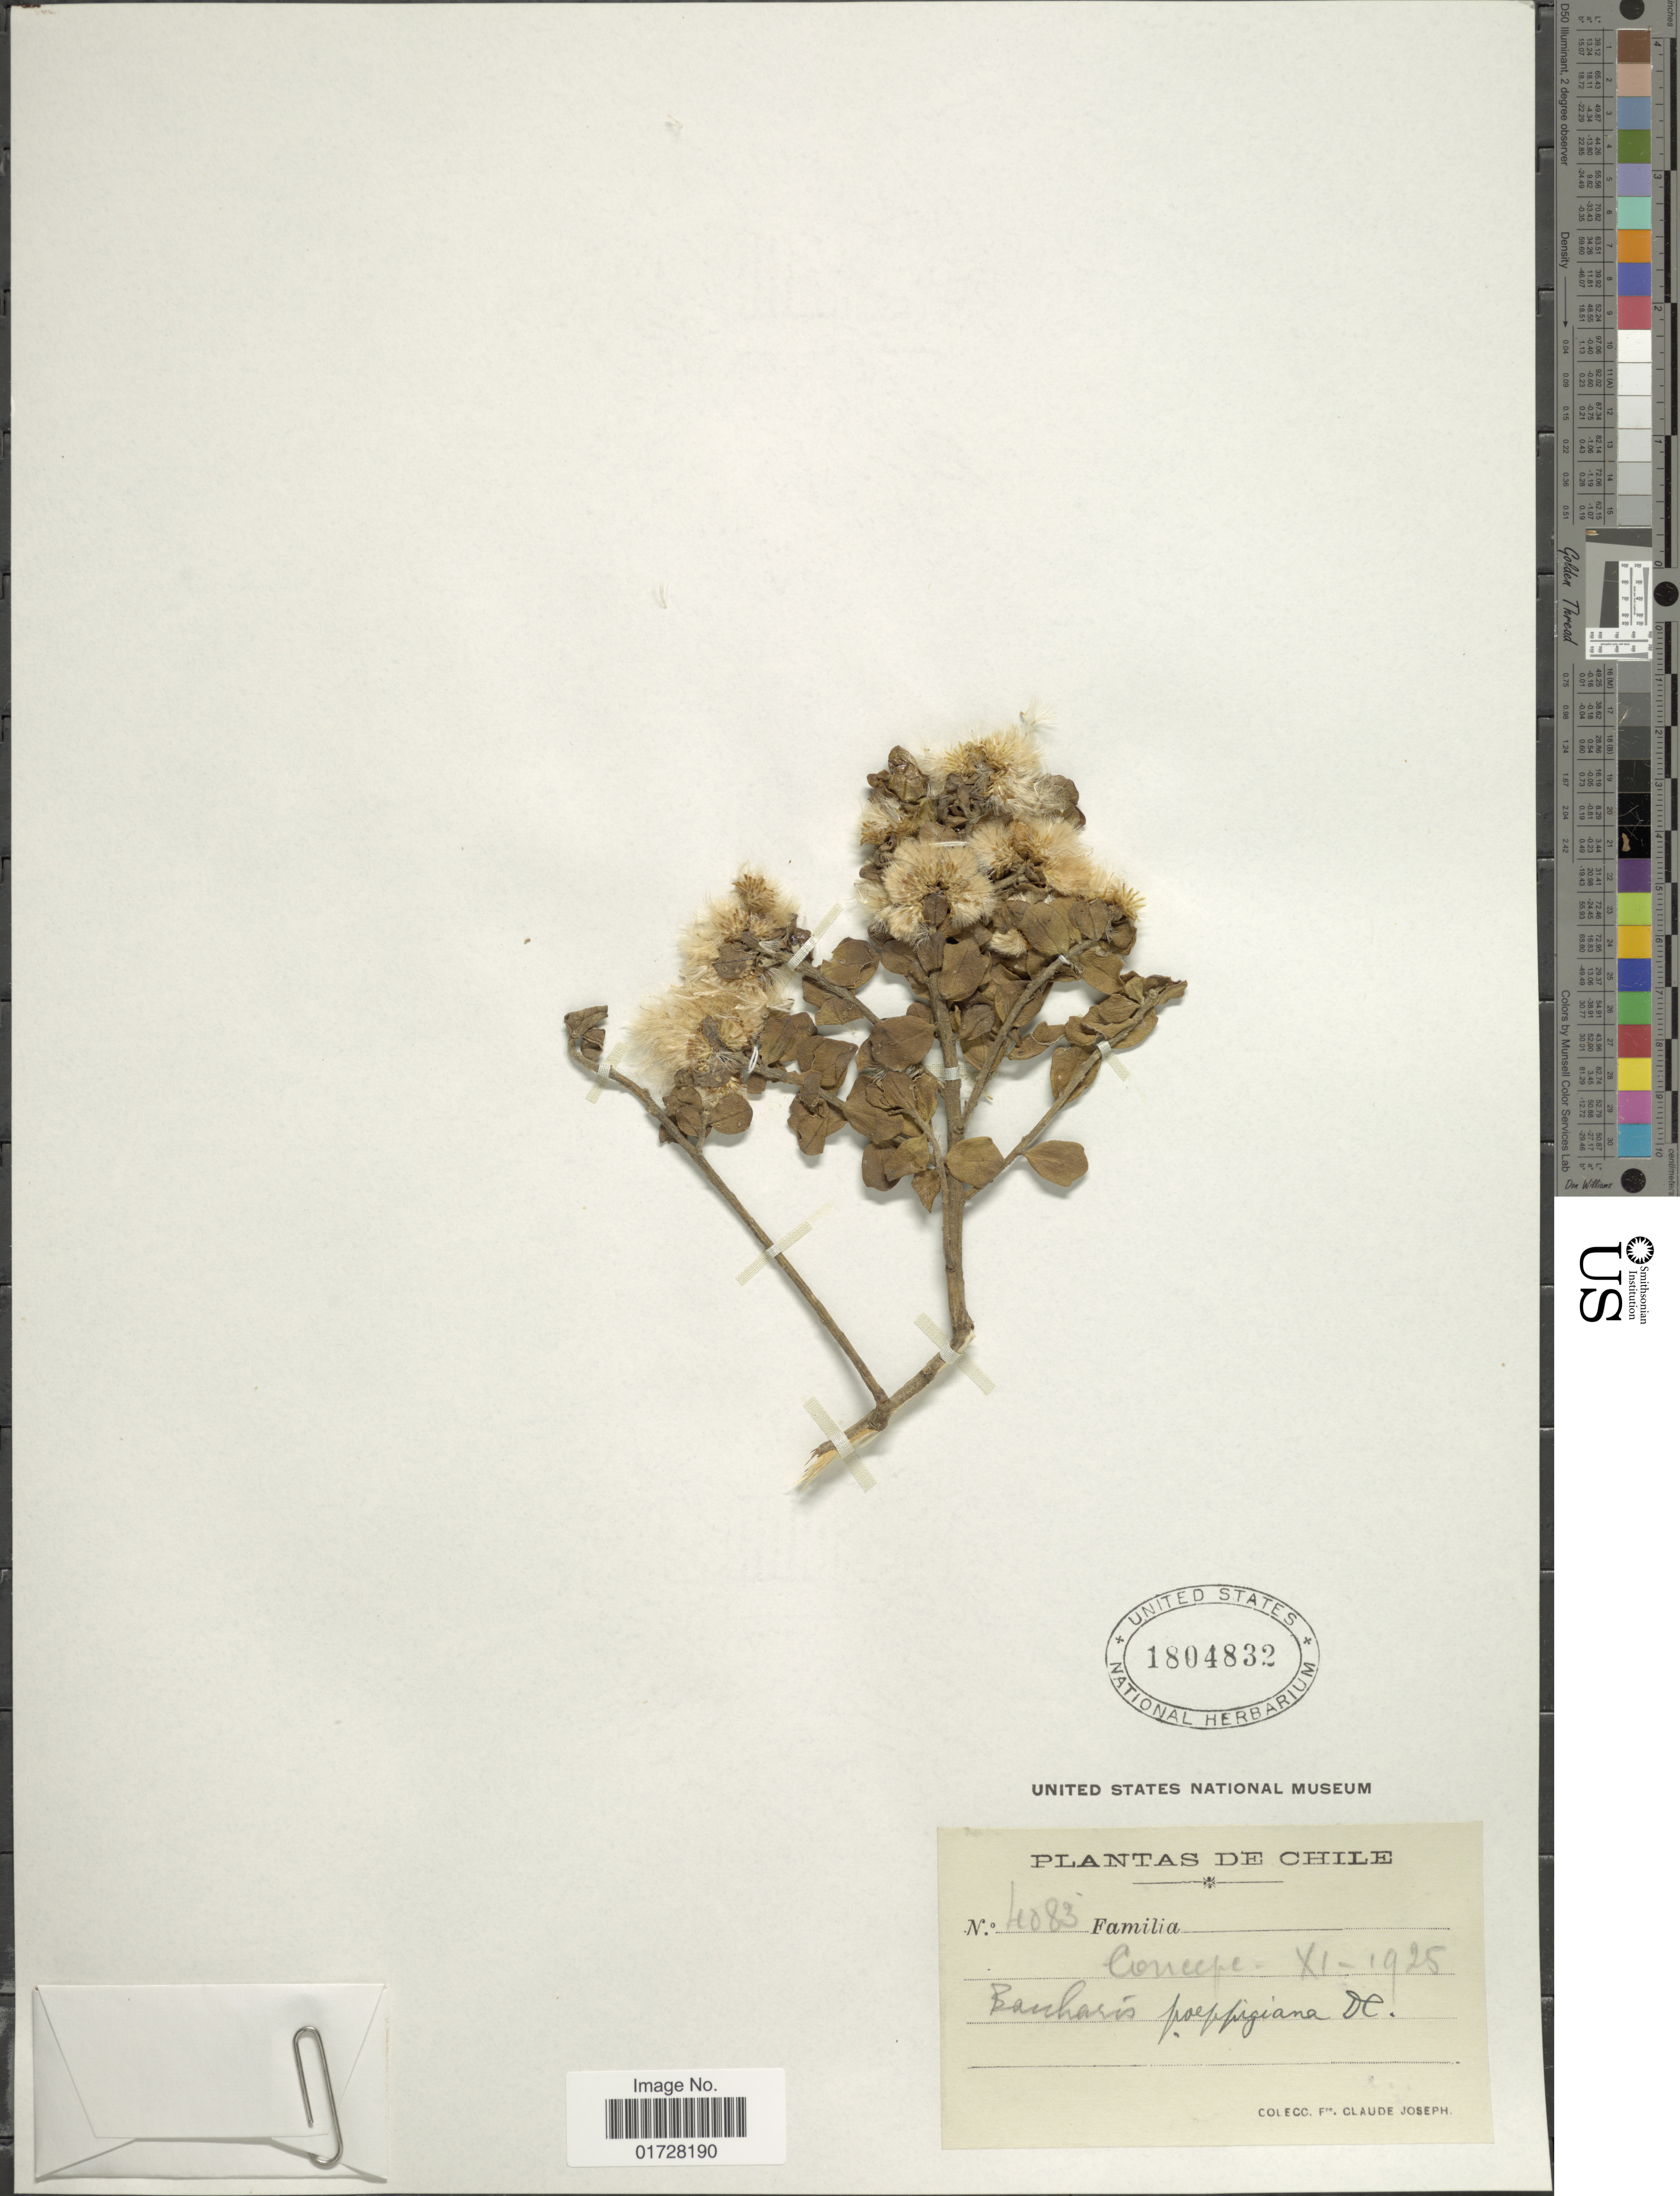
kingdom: Plantae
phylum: Tracheophyta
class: Magnoliopsida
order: Asterales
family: Asteraceae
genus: Baccharis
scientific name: Baccharis poeppigiana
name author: DC.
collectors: Bro. Claude-Joseph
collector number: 4083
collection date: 1925-11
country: Chile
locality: Concepe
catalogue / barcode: US 1804832